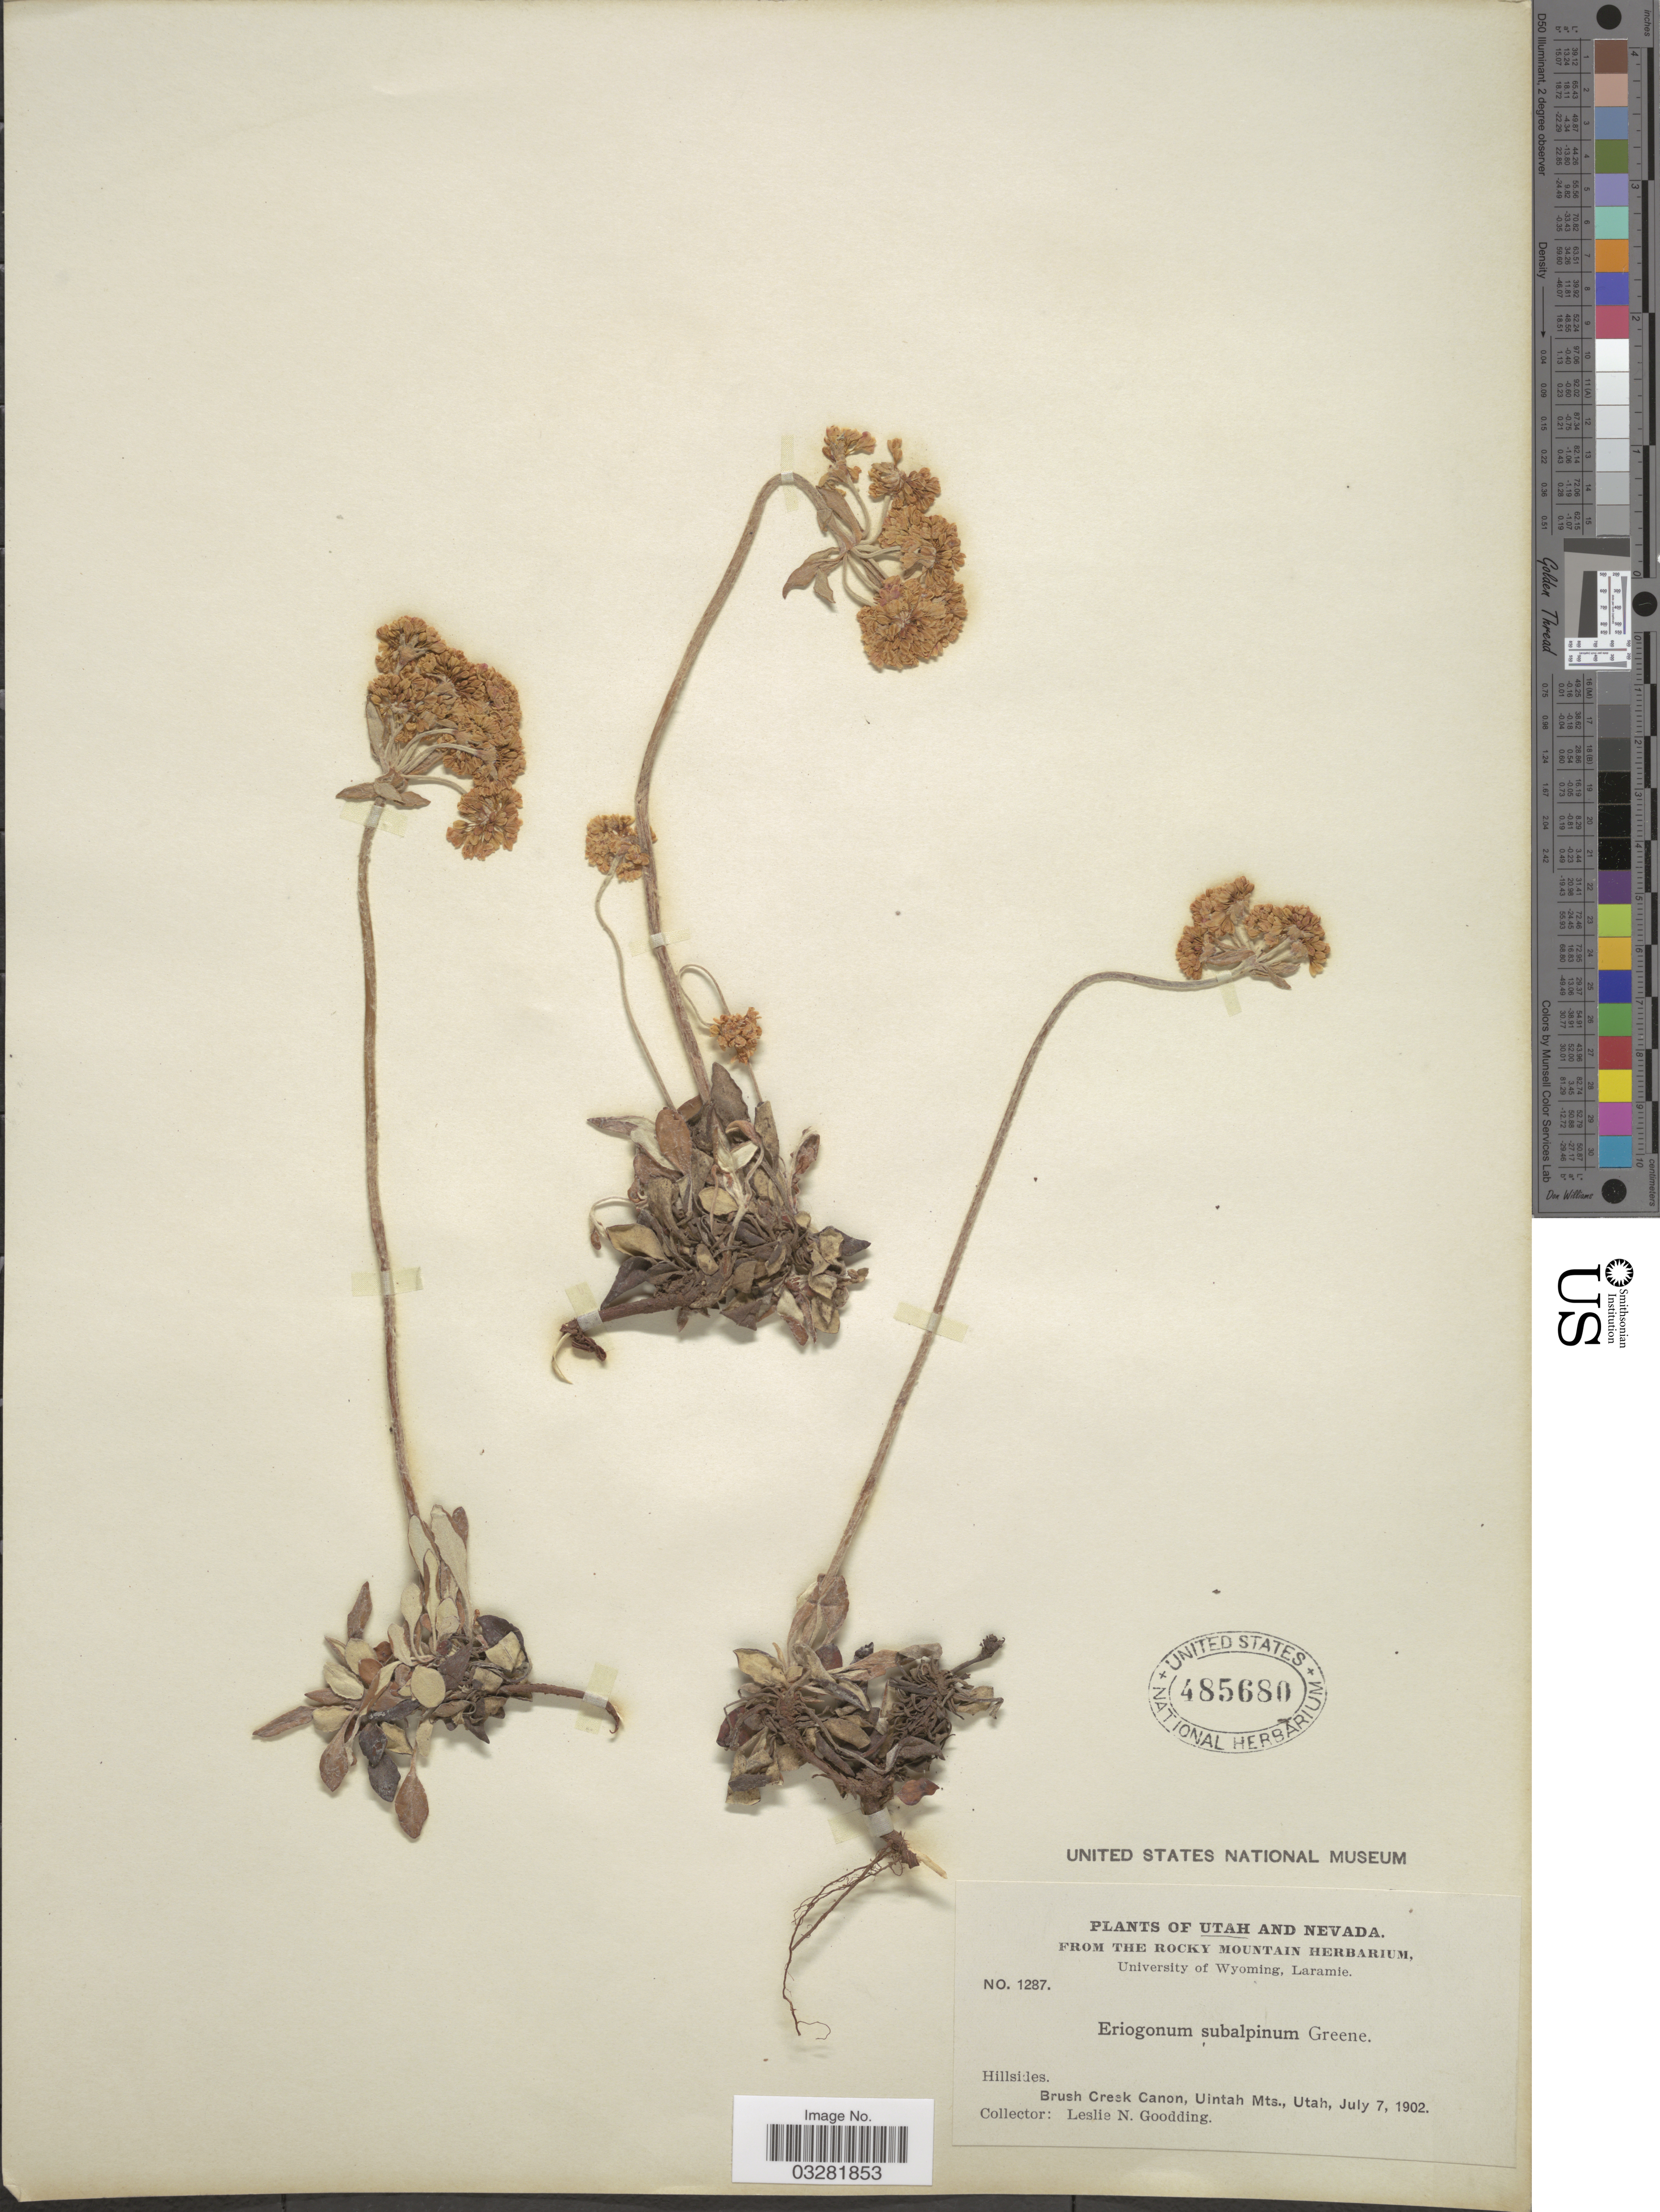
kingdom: Plantae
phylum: Tracheophyta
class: Magnoliopsida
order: Caryophyllales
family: Polygonaceae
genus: Eriogonum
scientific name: Eriogonum umbellatum var. subalpinum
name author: M.E. Jones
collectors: L. N. Goodding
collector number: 1287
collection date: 1902-07-07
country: United States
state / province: Utah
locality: Brush Creek Canon, Uintah Mts.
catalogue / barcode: US 485680